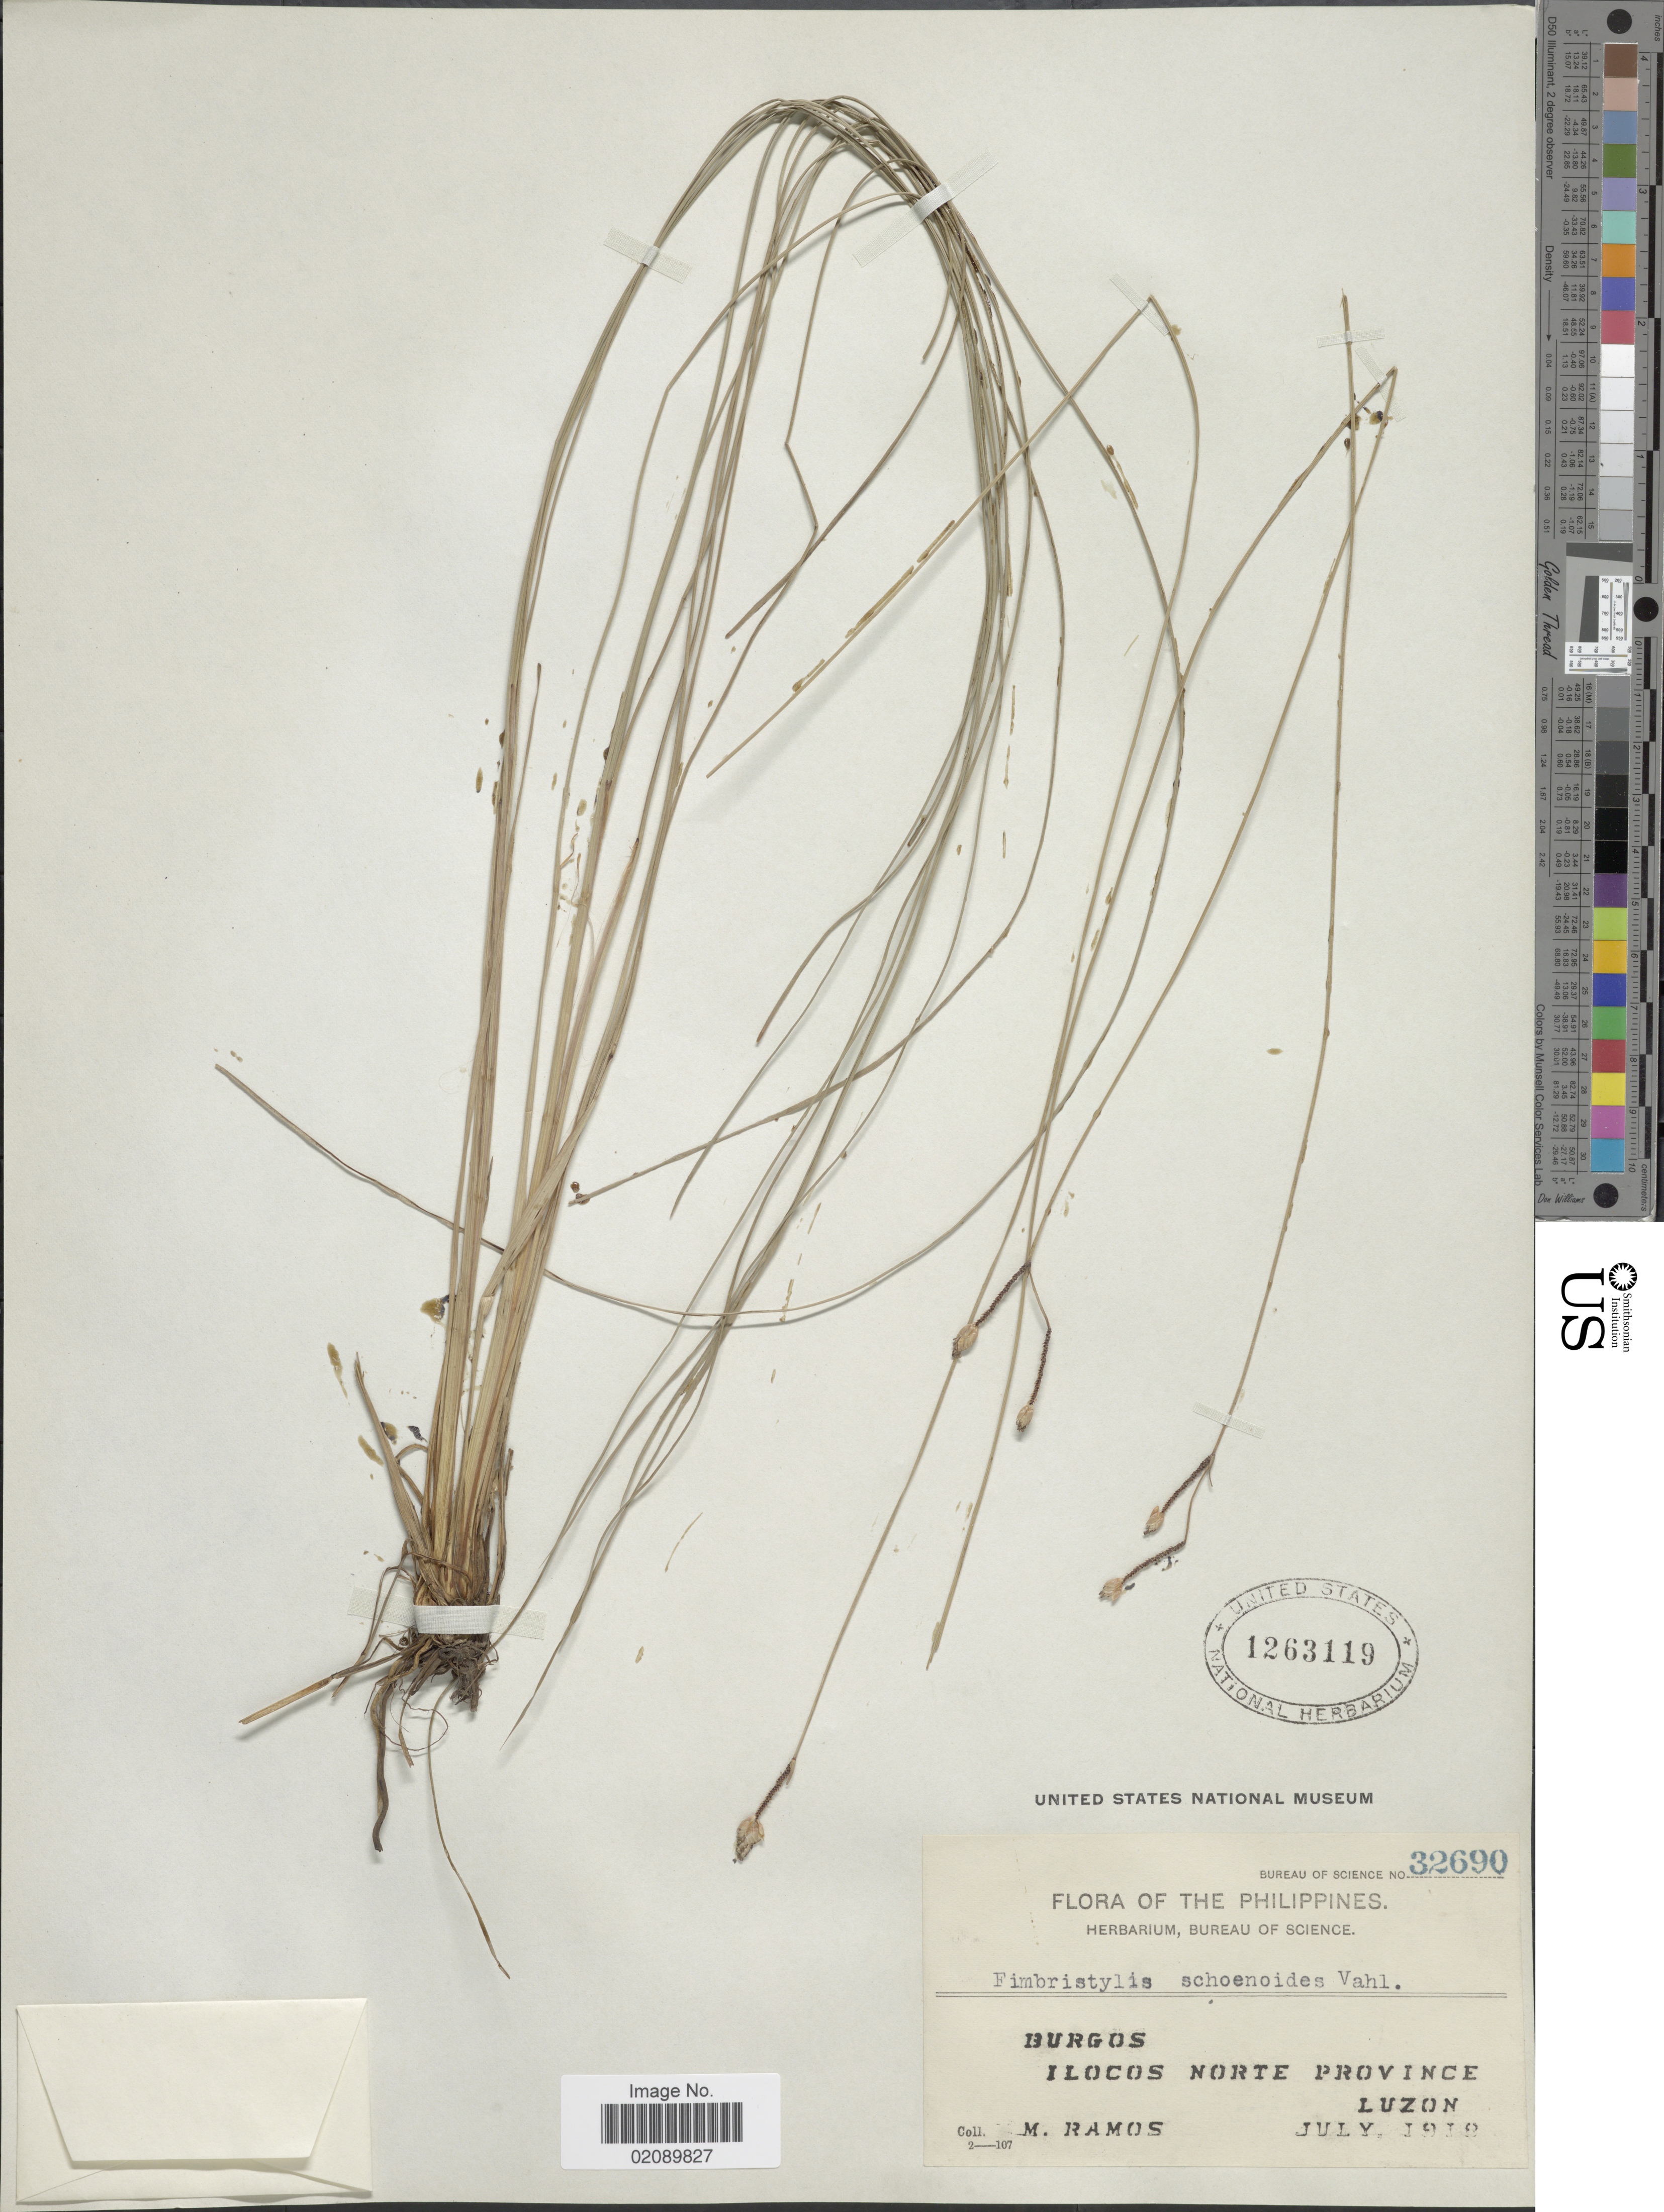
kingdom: Plantae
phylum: Tracheophyta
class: Liliopsida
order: Poales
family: Cyperaceae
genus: Fimbristylis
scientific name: Fimbristylis schoenoides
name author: (Retz.) Vahl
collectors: M. Ramos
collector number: Bureau of Science 32690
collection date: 1918-07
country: Philippines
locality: Burgos. Ilocos Norte Province. Luzon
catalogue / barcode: US 1263119